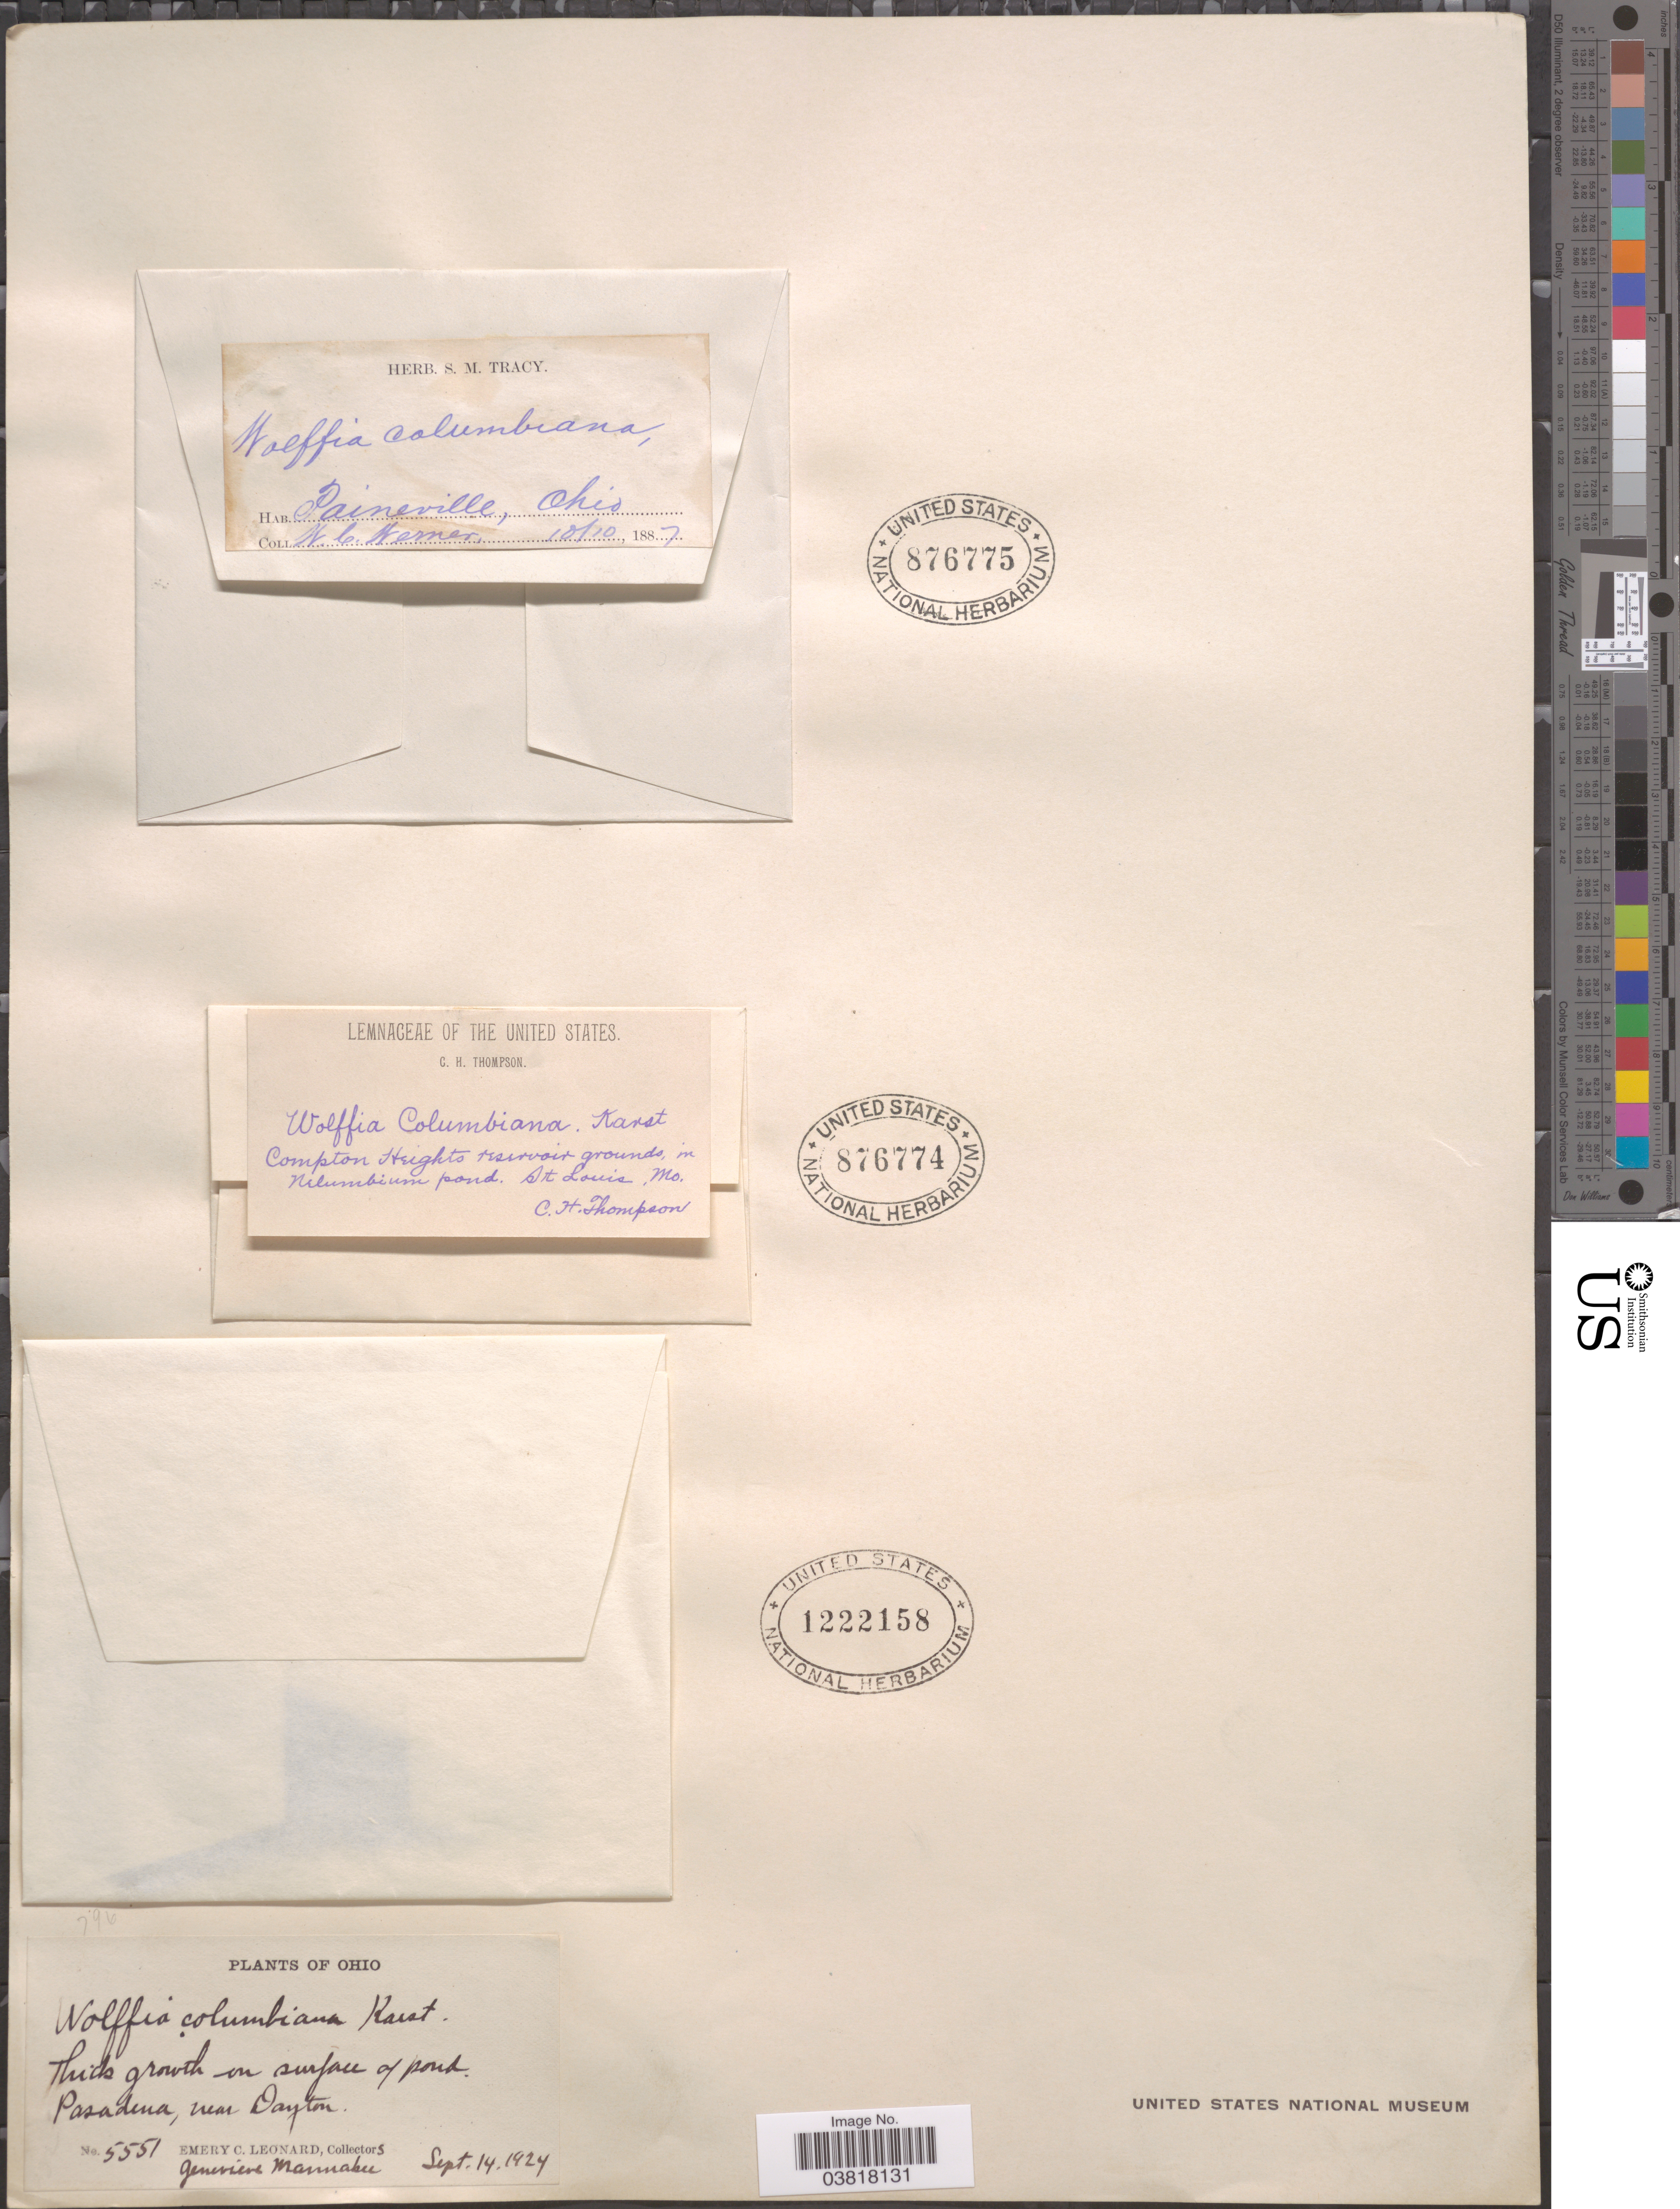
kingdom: Plantae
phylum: Tracheophyta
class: Liliopsida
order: Alismatales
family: Araceae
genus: Wolffia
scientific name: Wolffia columbiana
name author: H. Karst.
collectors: W. Werner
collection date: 1887-10-10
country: United States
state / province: Ohio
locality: Paineville.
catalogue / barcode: US 876775-3